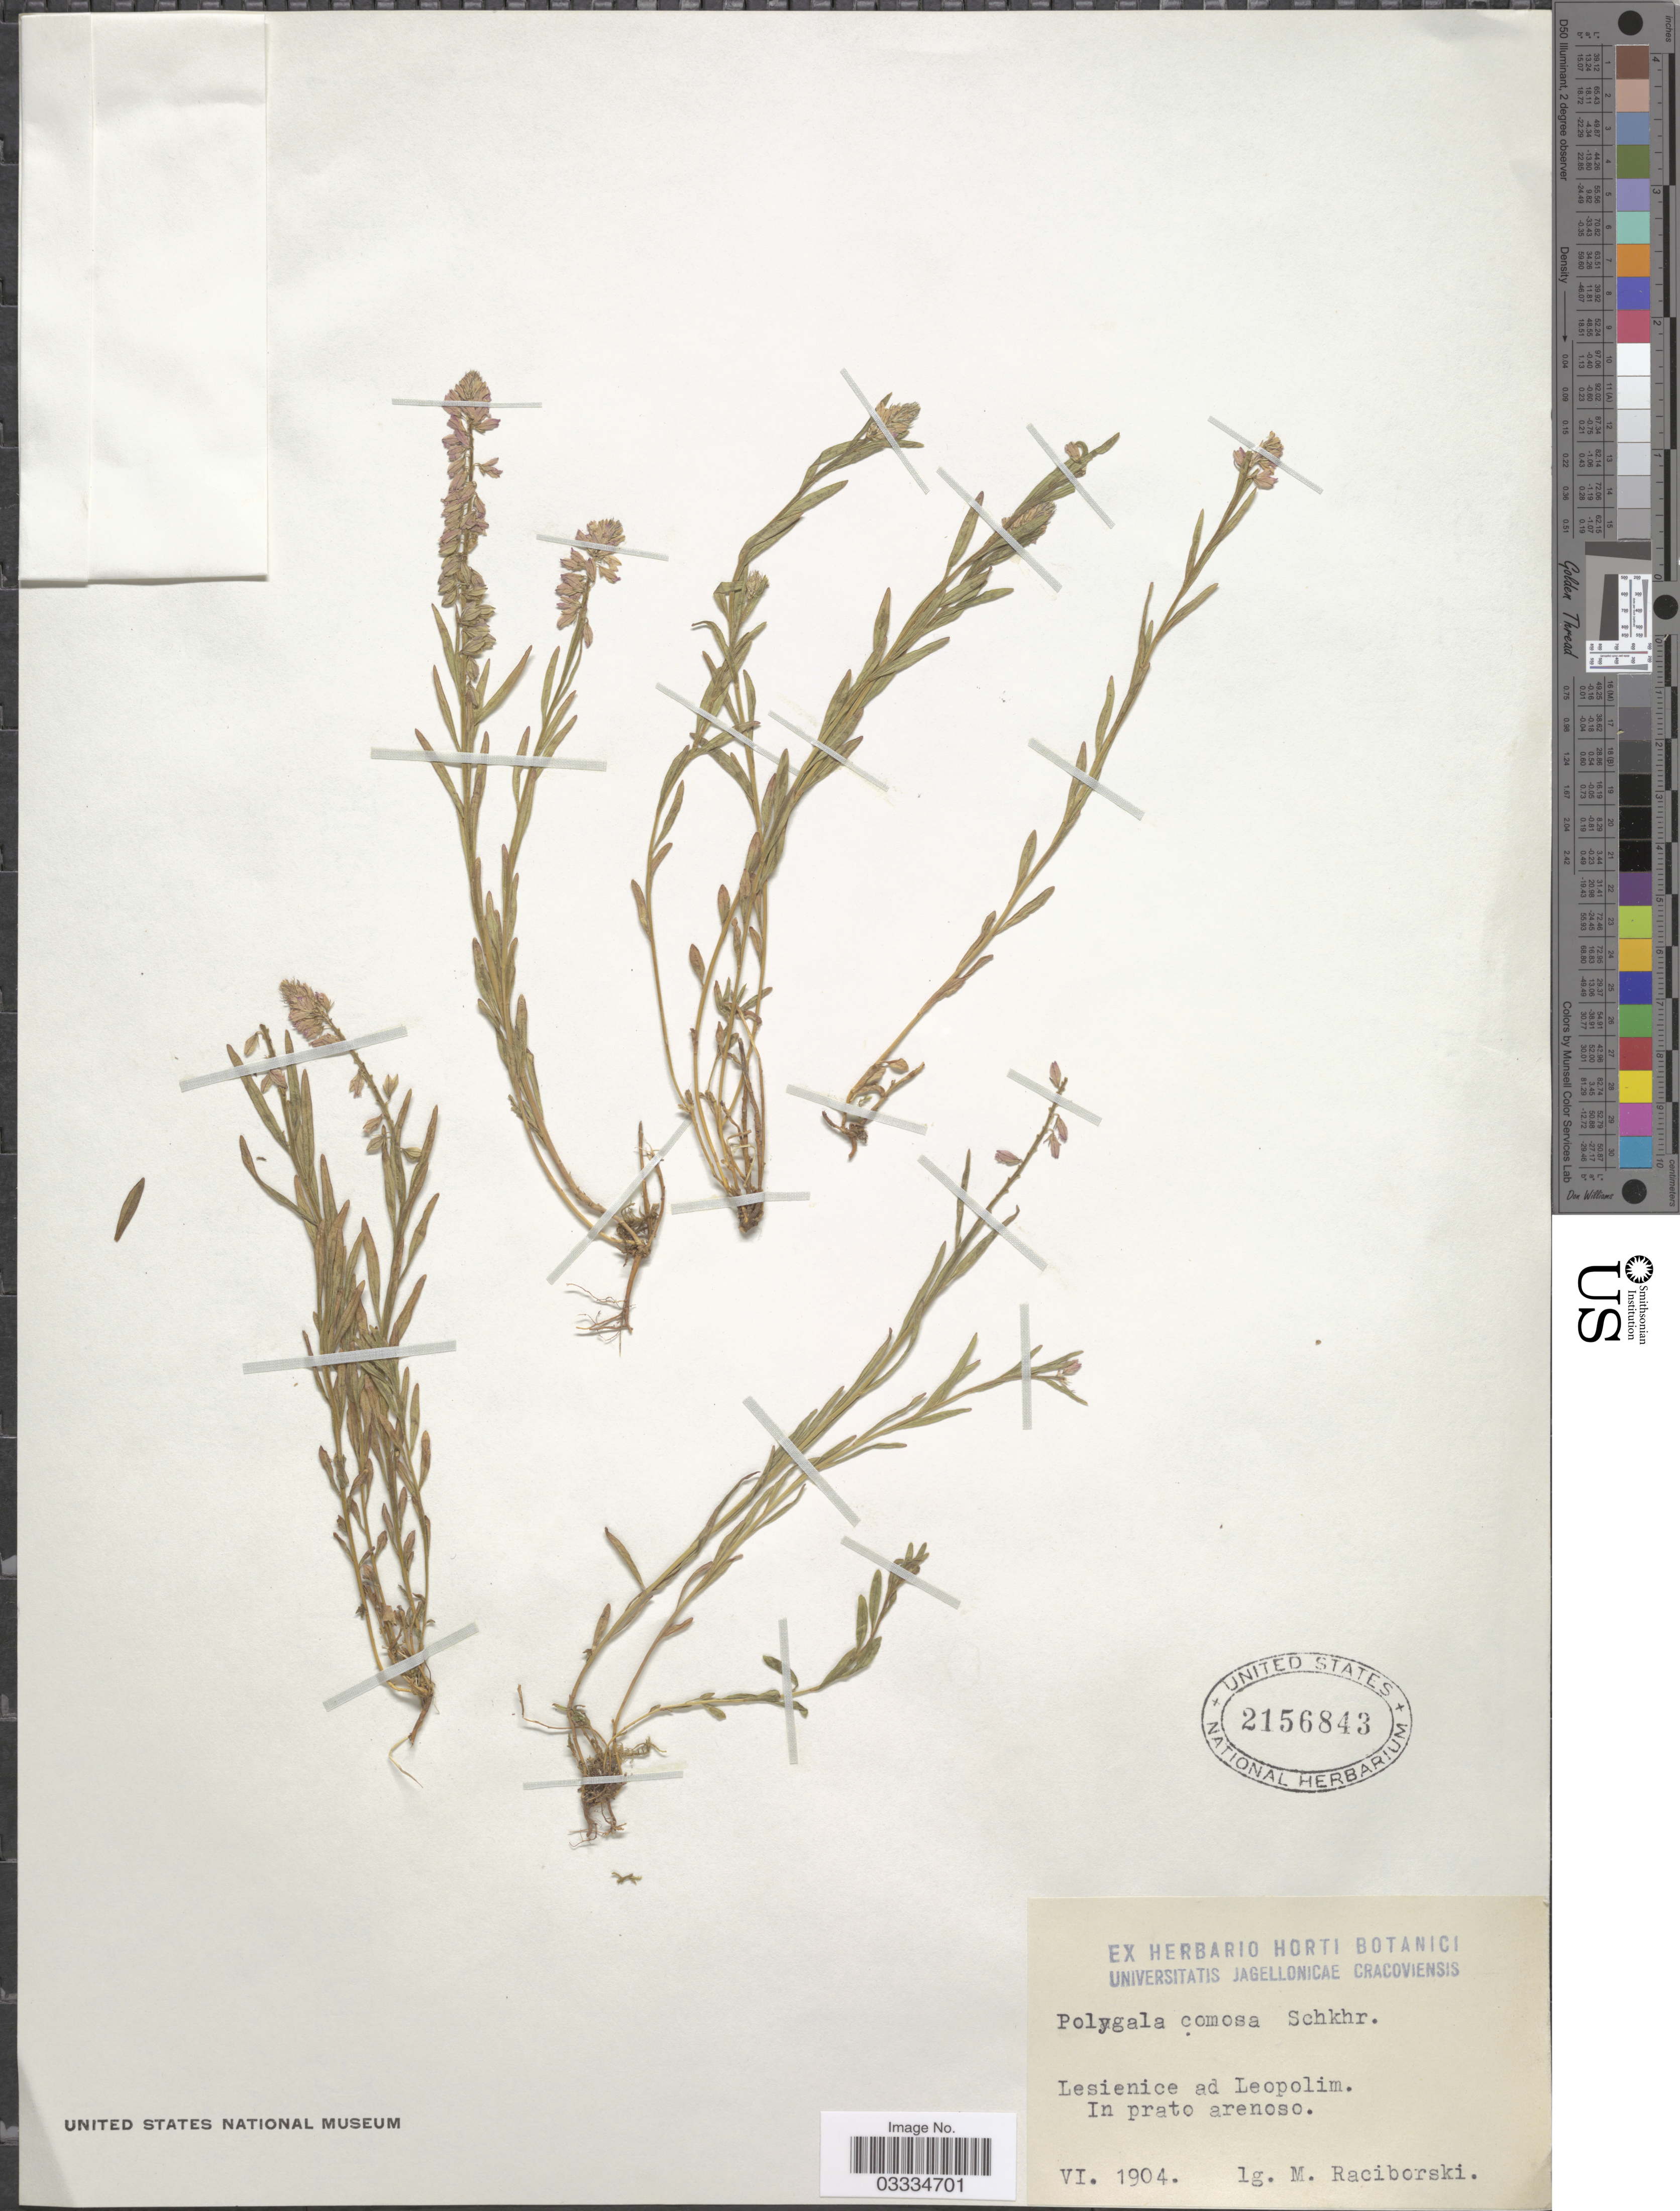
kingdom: Plantae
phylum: Tracheophyta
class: Magnoliopsida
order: Fabales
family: Polygalaceae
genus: Polygala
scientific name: Polygala comosa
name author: Schkuhr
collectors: M. Raciborski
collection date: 1904-06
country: Poland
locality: Lesienice ad Leopolim. In prato arenoso.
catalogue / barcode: US 2156843